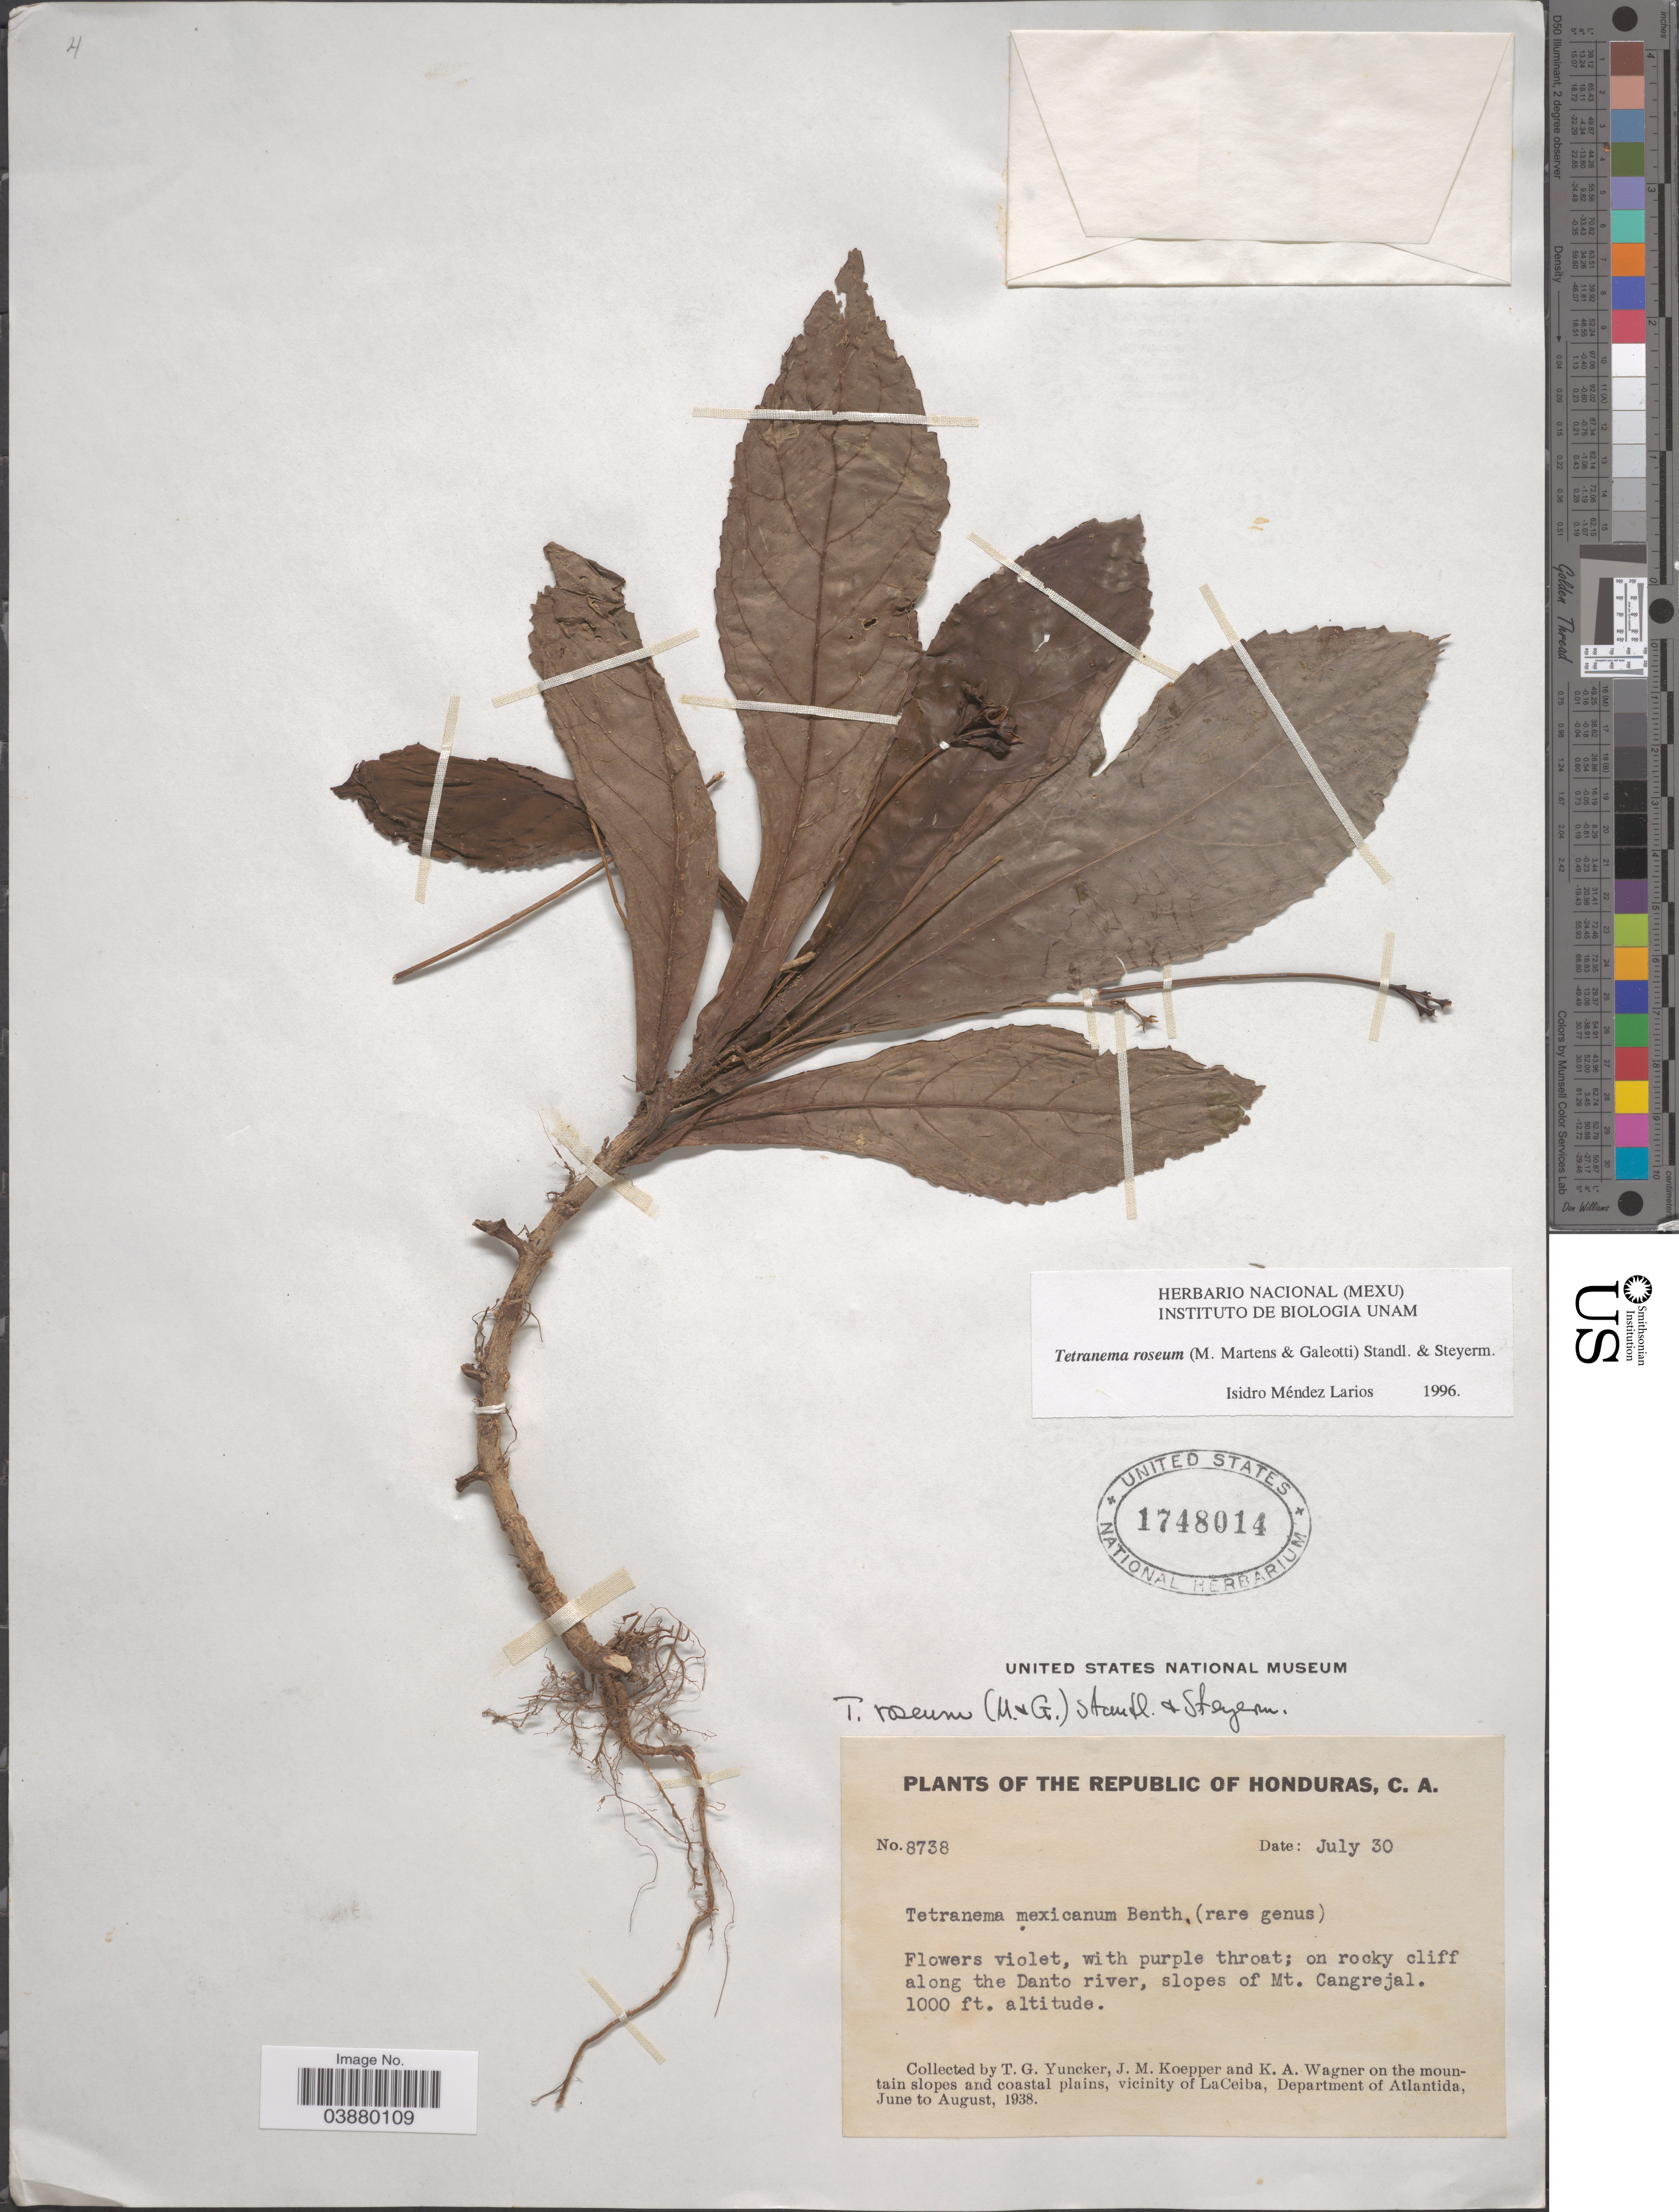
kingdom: Plantae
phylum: Tracheophyta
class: Magnoliopsida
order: Lamiales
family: Plantaginaceae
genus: Tetranema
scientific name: Tetranema roseum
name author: (M. Martens & Galeotti) Standl. & Steyerm.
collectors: T. G. Yuncker, J. M. Koepper & K. A. Wagner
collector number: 8738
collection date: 1938-07-30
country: Honduras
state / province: Atlantida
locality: The Republic of Honduras. Along the Danto river, slopes of Mt. Cangrejal. On the mountain slopes and coastal plains, vicinity of LaCeiba, Department of Atlantida.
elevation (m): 305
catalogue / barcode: US 1748014